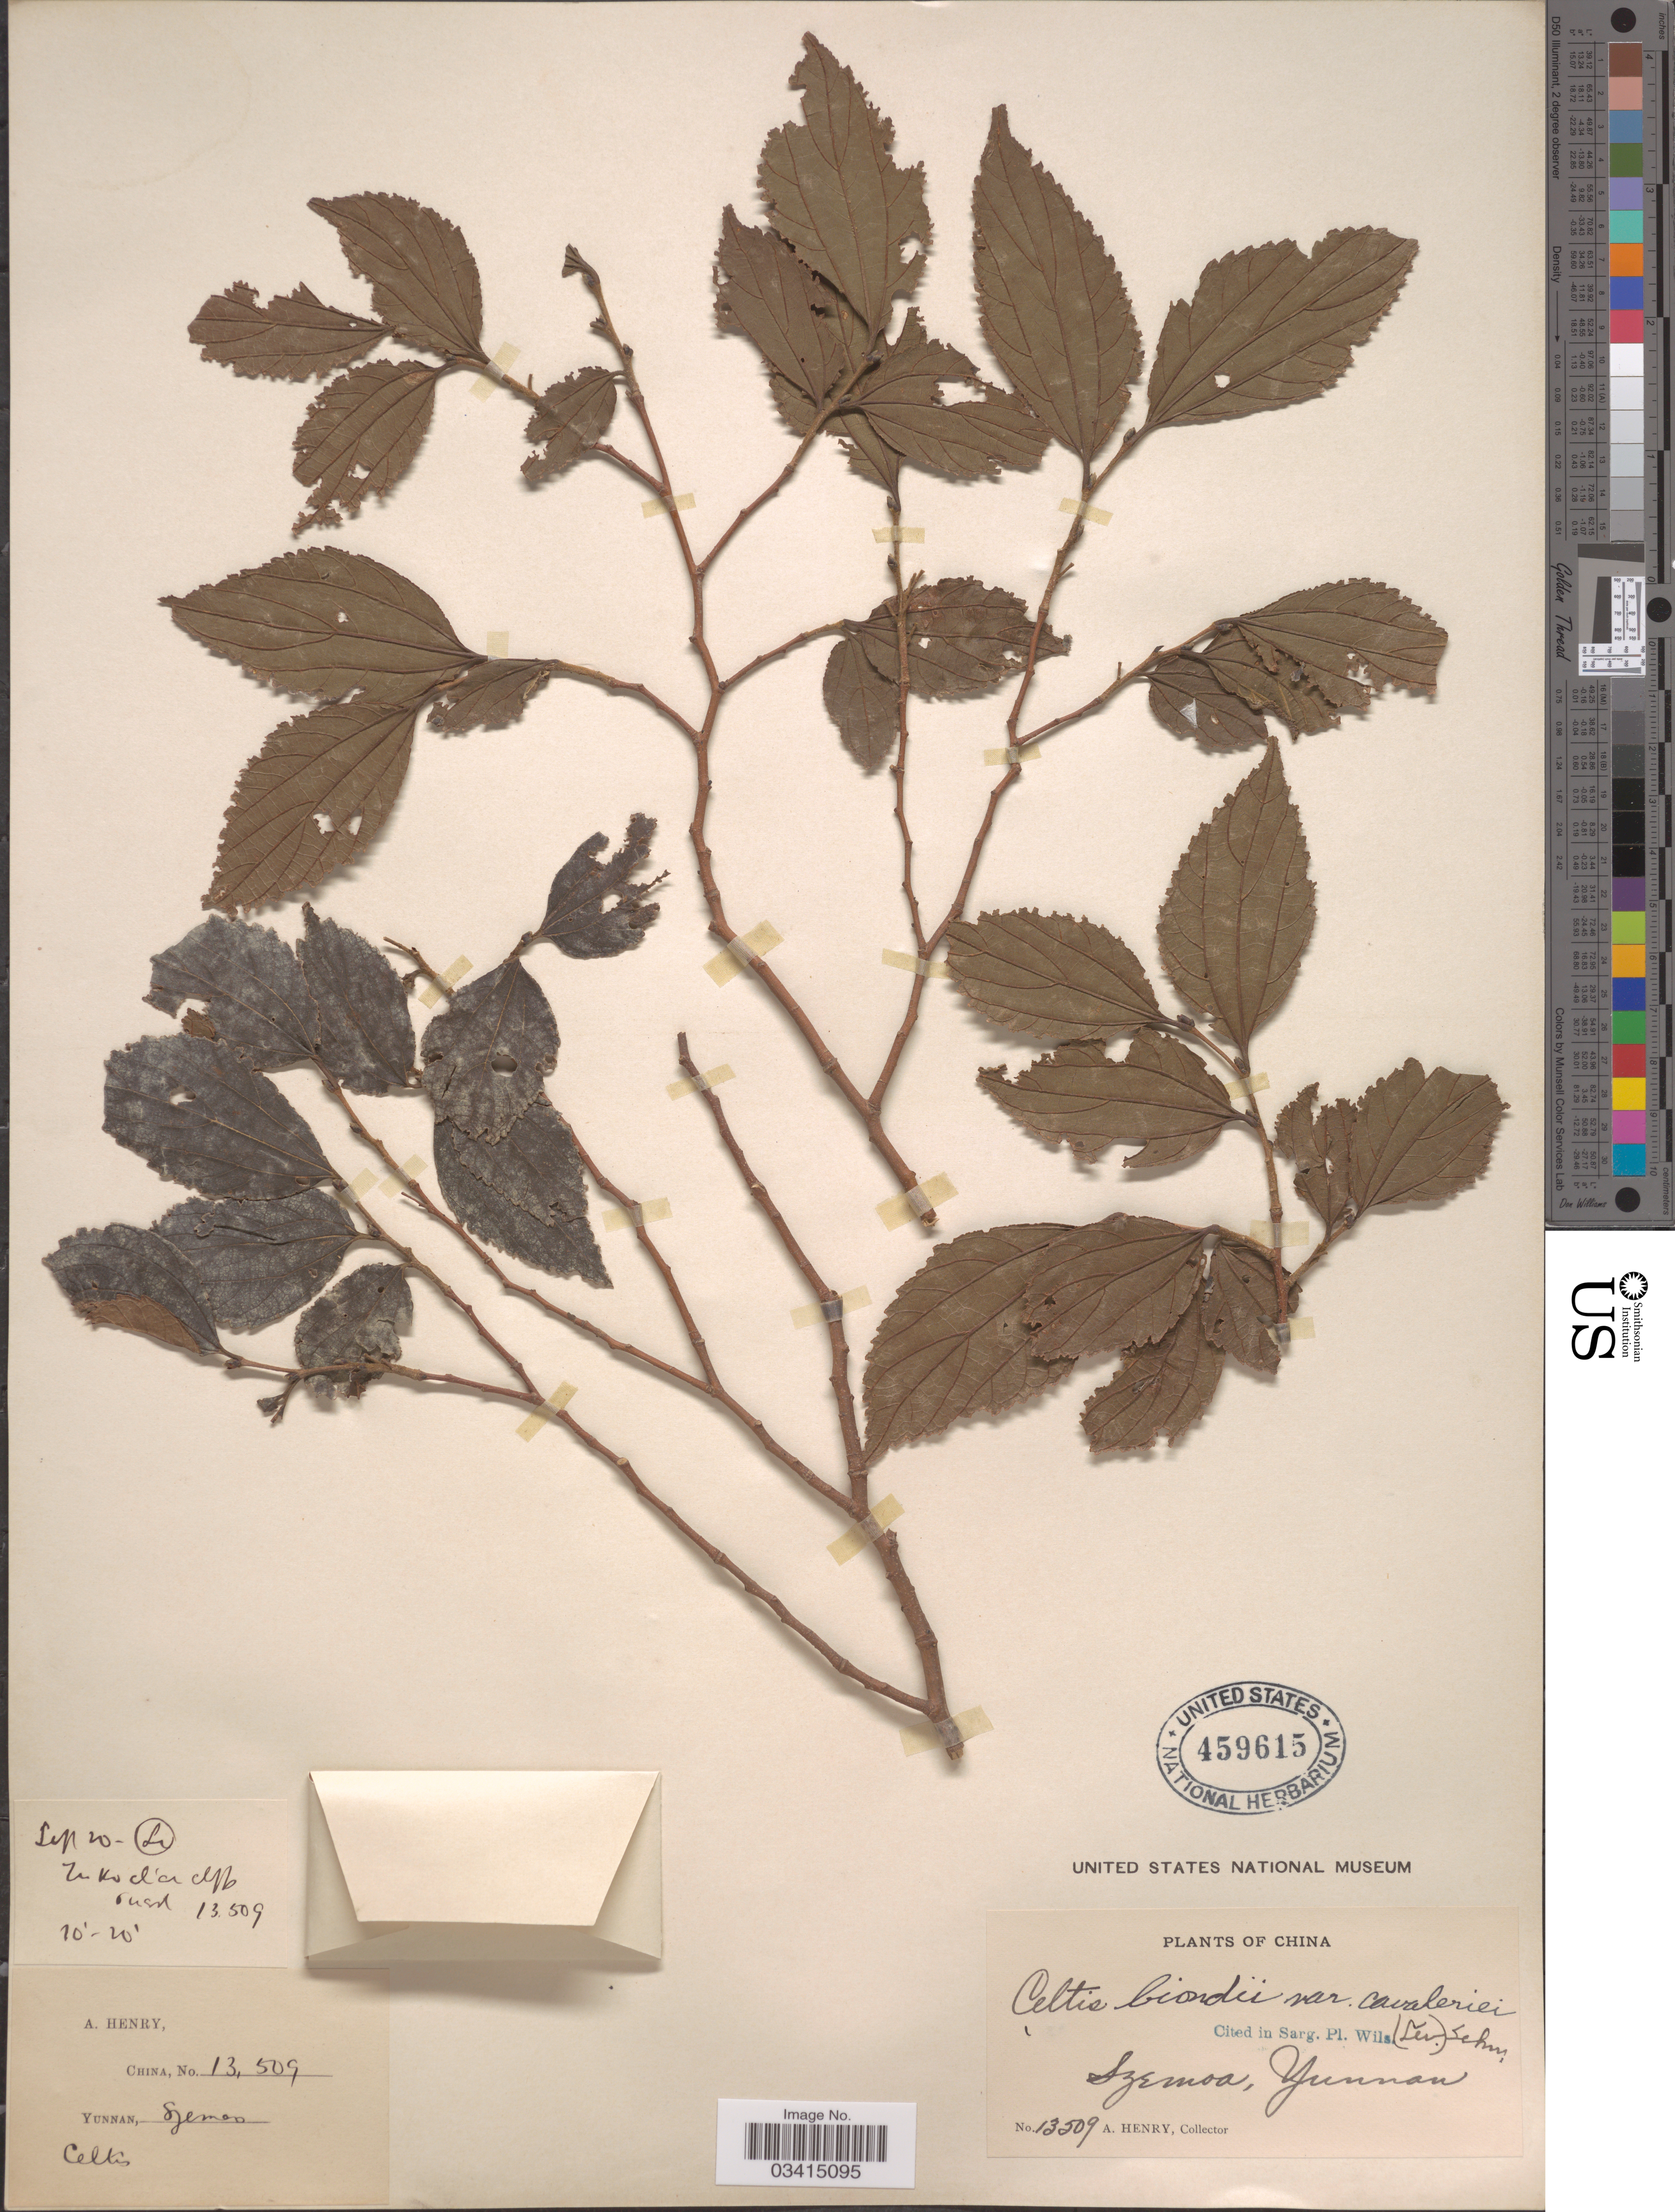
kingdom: Plantae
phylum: Tracheophyta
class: Magnoliopsida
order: Rosales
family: Cannabaceae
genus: Celtis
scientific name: Celtis biondii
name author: Pamp.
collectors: A. Henry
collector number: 13509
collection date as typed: Transcribed d/m/y: /9/20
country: China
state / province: Yunnan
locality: Szemoa.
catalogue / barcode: US 459615